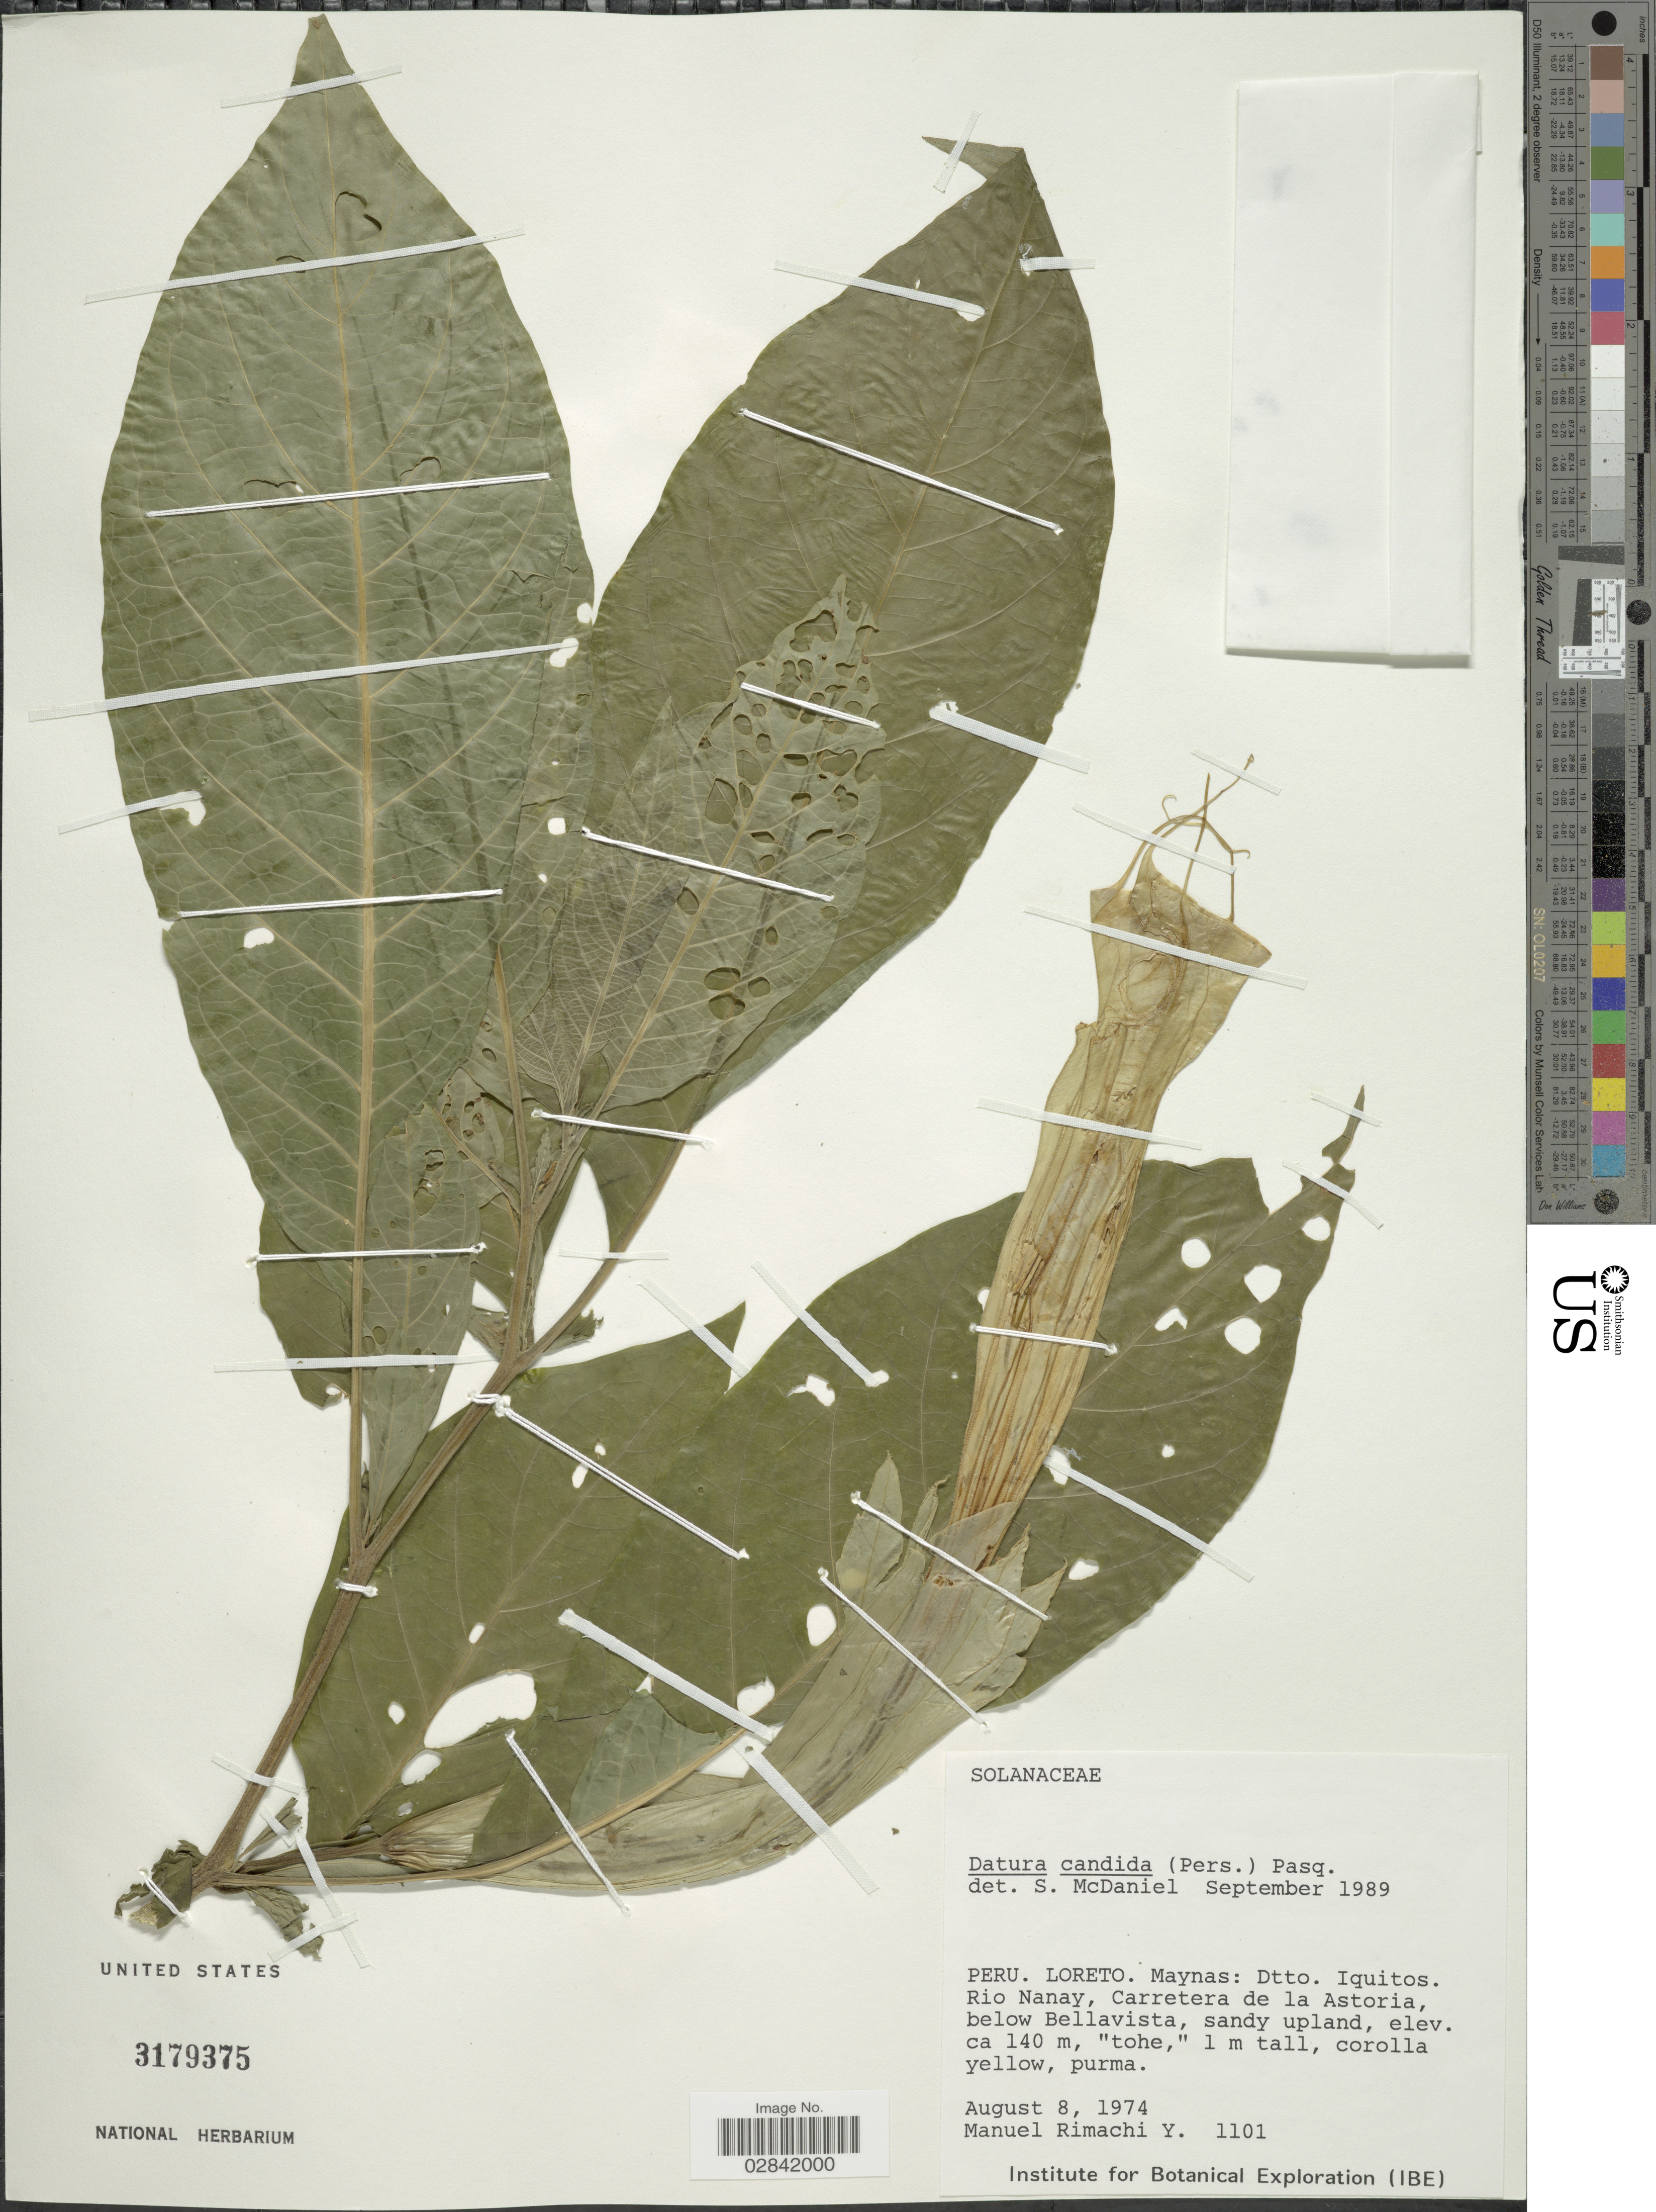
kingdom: Plantae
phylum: Tracheophyta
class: Magnoliopsida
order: Solanales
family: Solanaceae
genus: Brugmansia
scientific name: Brugmansia x candida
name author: Pers.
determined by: (US) Smithsonian Institution - National Museum of Natural History - Department of Botany (UNITED STATES)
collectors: M. Rimachi Y.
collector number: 1101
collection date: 1974-08-08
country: Peru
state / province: Loreto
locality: Maynas: Dtto. Iquitos. Rio Nanay, Carretera de la Astoria, below Bellavista.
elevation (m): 140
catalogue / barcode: US 3179375